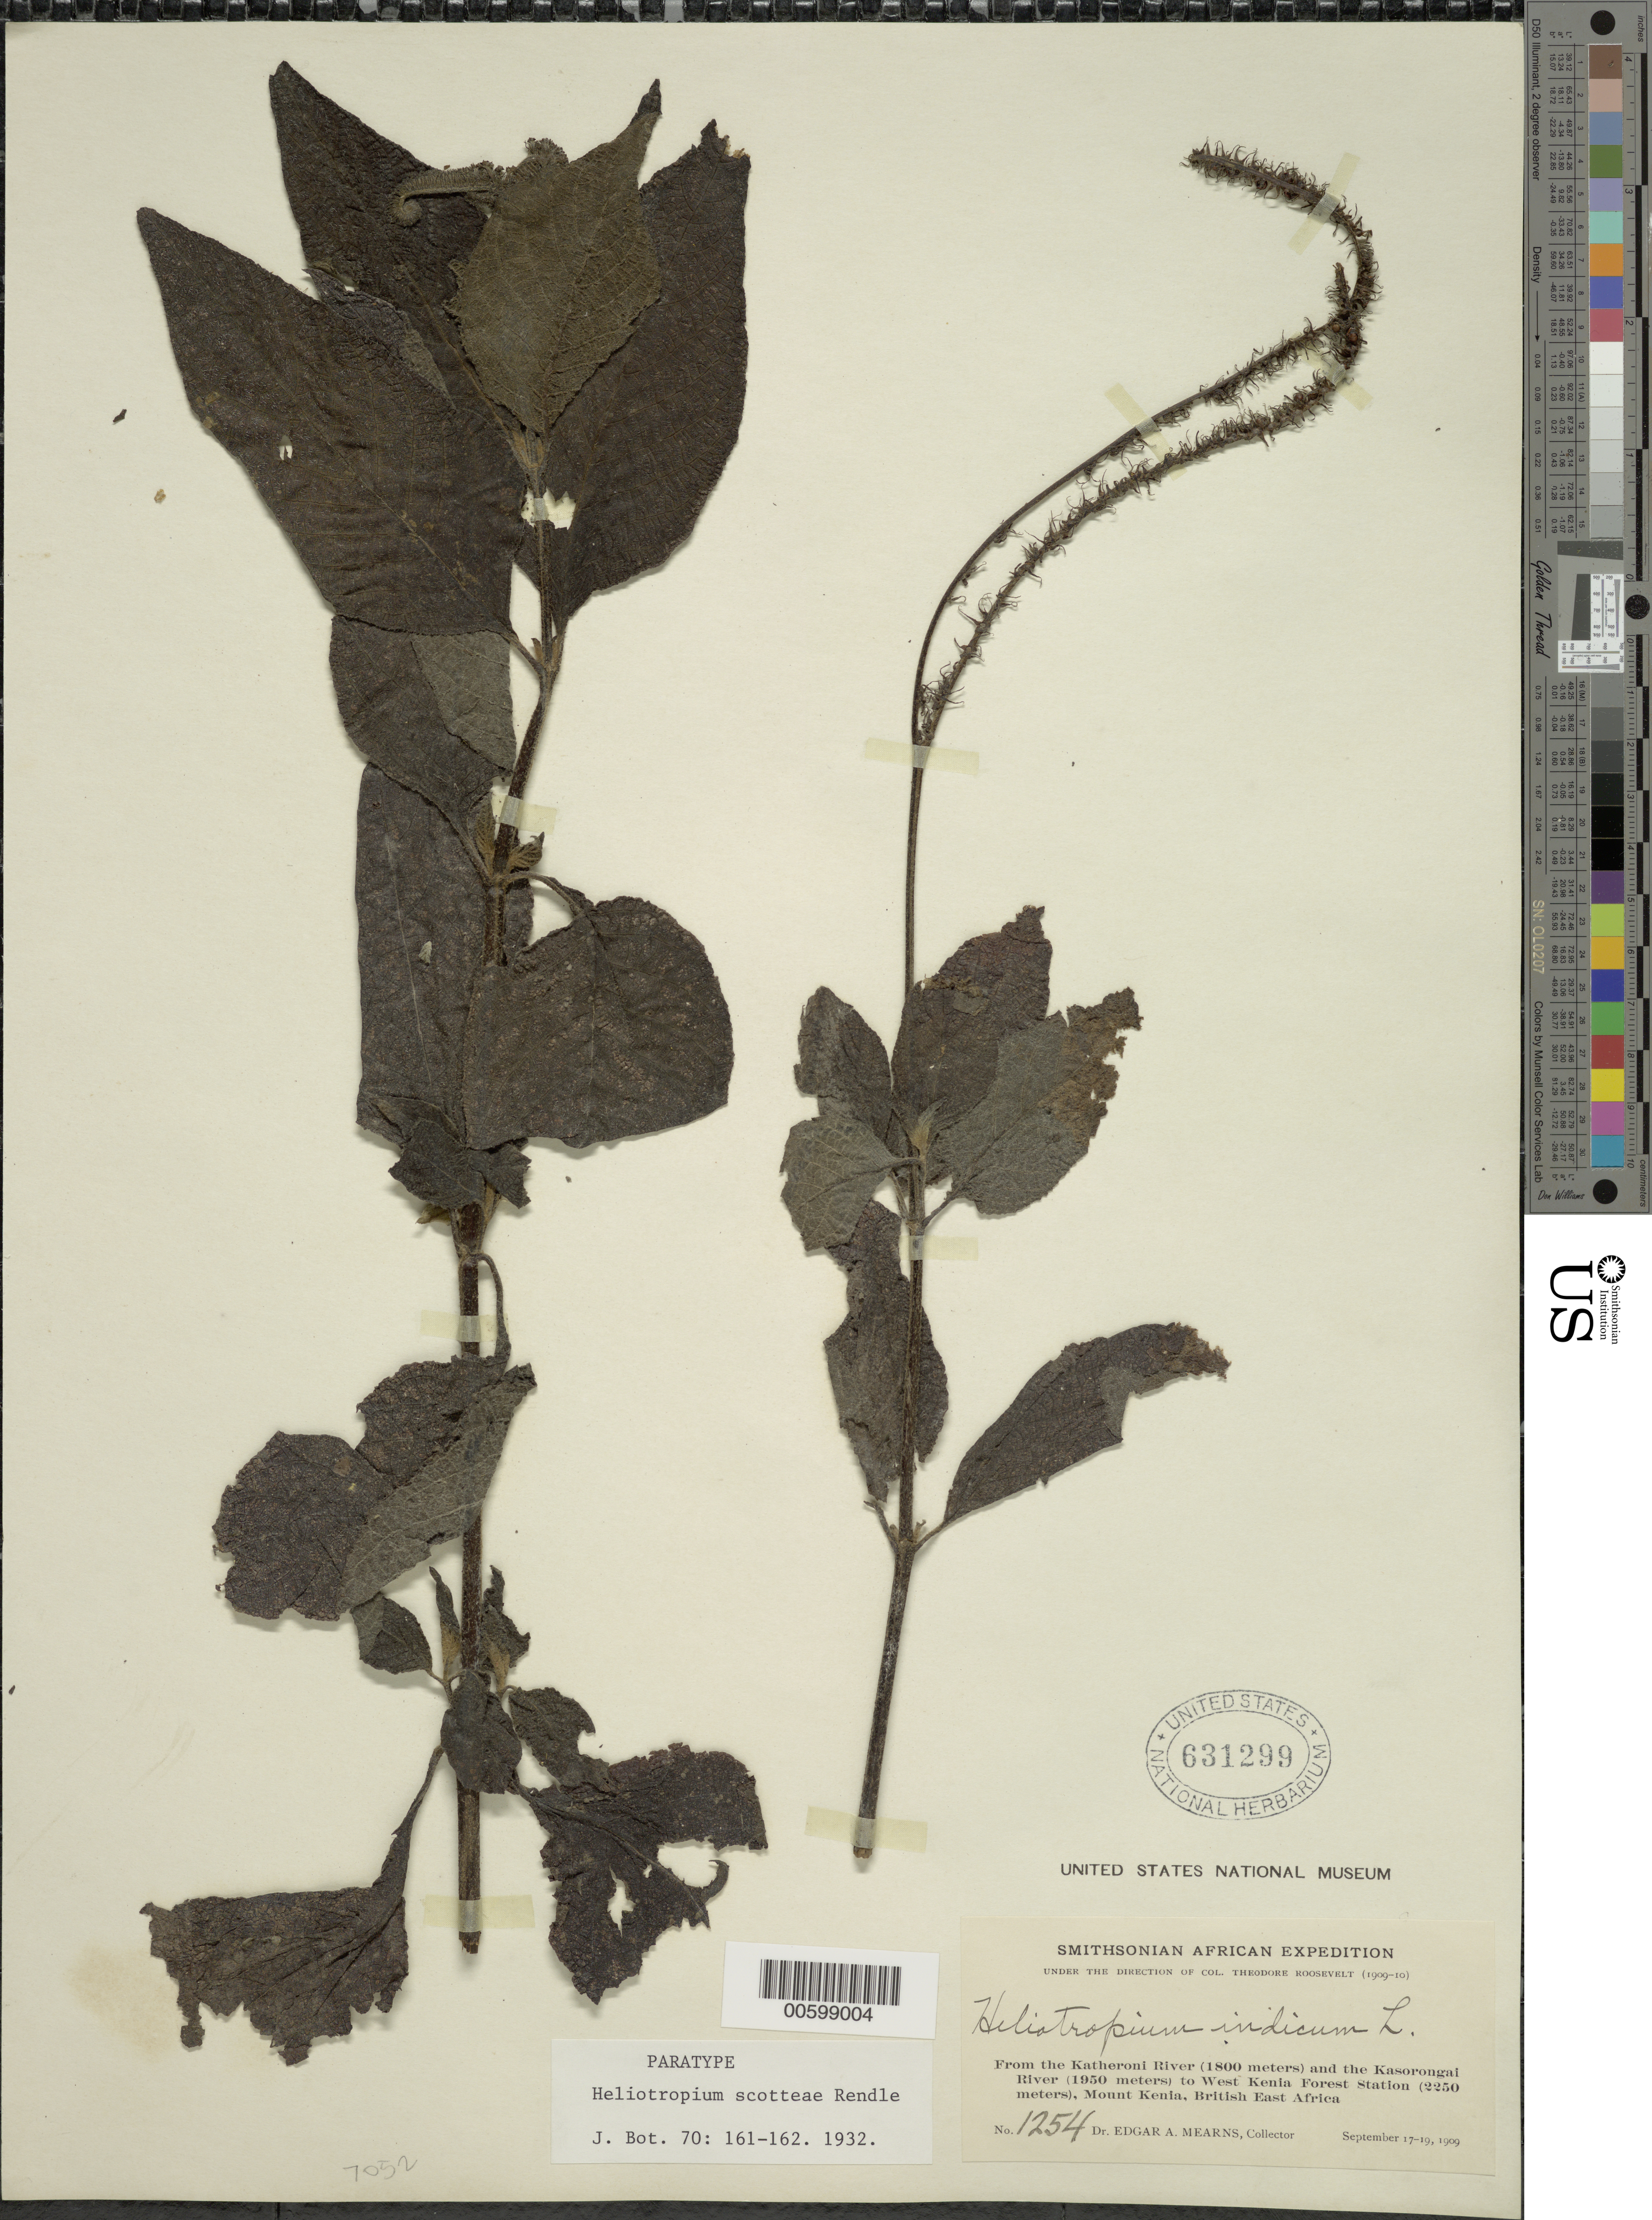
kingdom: Plantae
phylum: Tracheophyta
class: Magnoliopsida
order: Boraginales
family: Heliotropiaceae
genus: Heliotropium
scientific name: Heliotropium scotteae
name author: Rendle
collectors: E. A. Mearns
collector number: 1254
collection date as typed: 17 Sep 1909 to 19 Sep 1932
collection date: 1909-09-17/1932-09-19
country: Kenya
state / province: Nyeri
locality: From the Katheroni river and the Kasorongai to West Kenya forest station, Mount Kenya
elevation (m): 1800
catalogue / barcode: US 631299